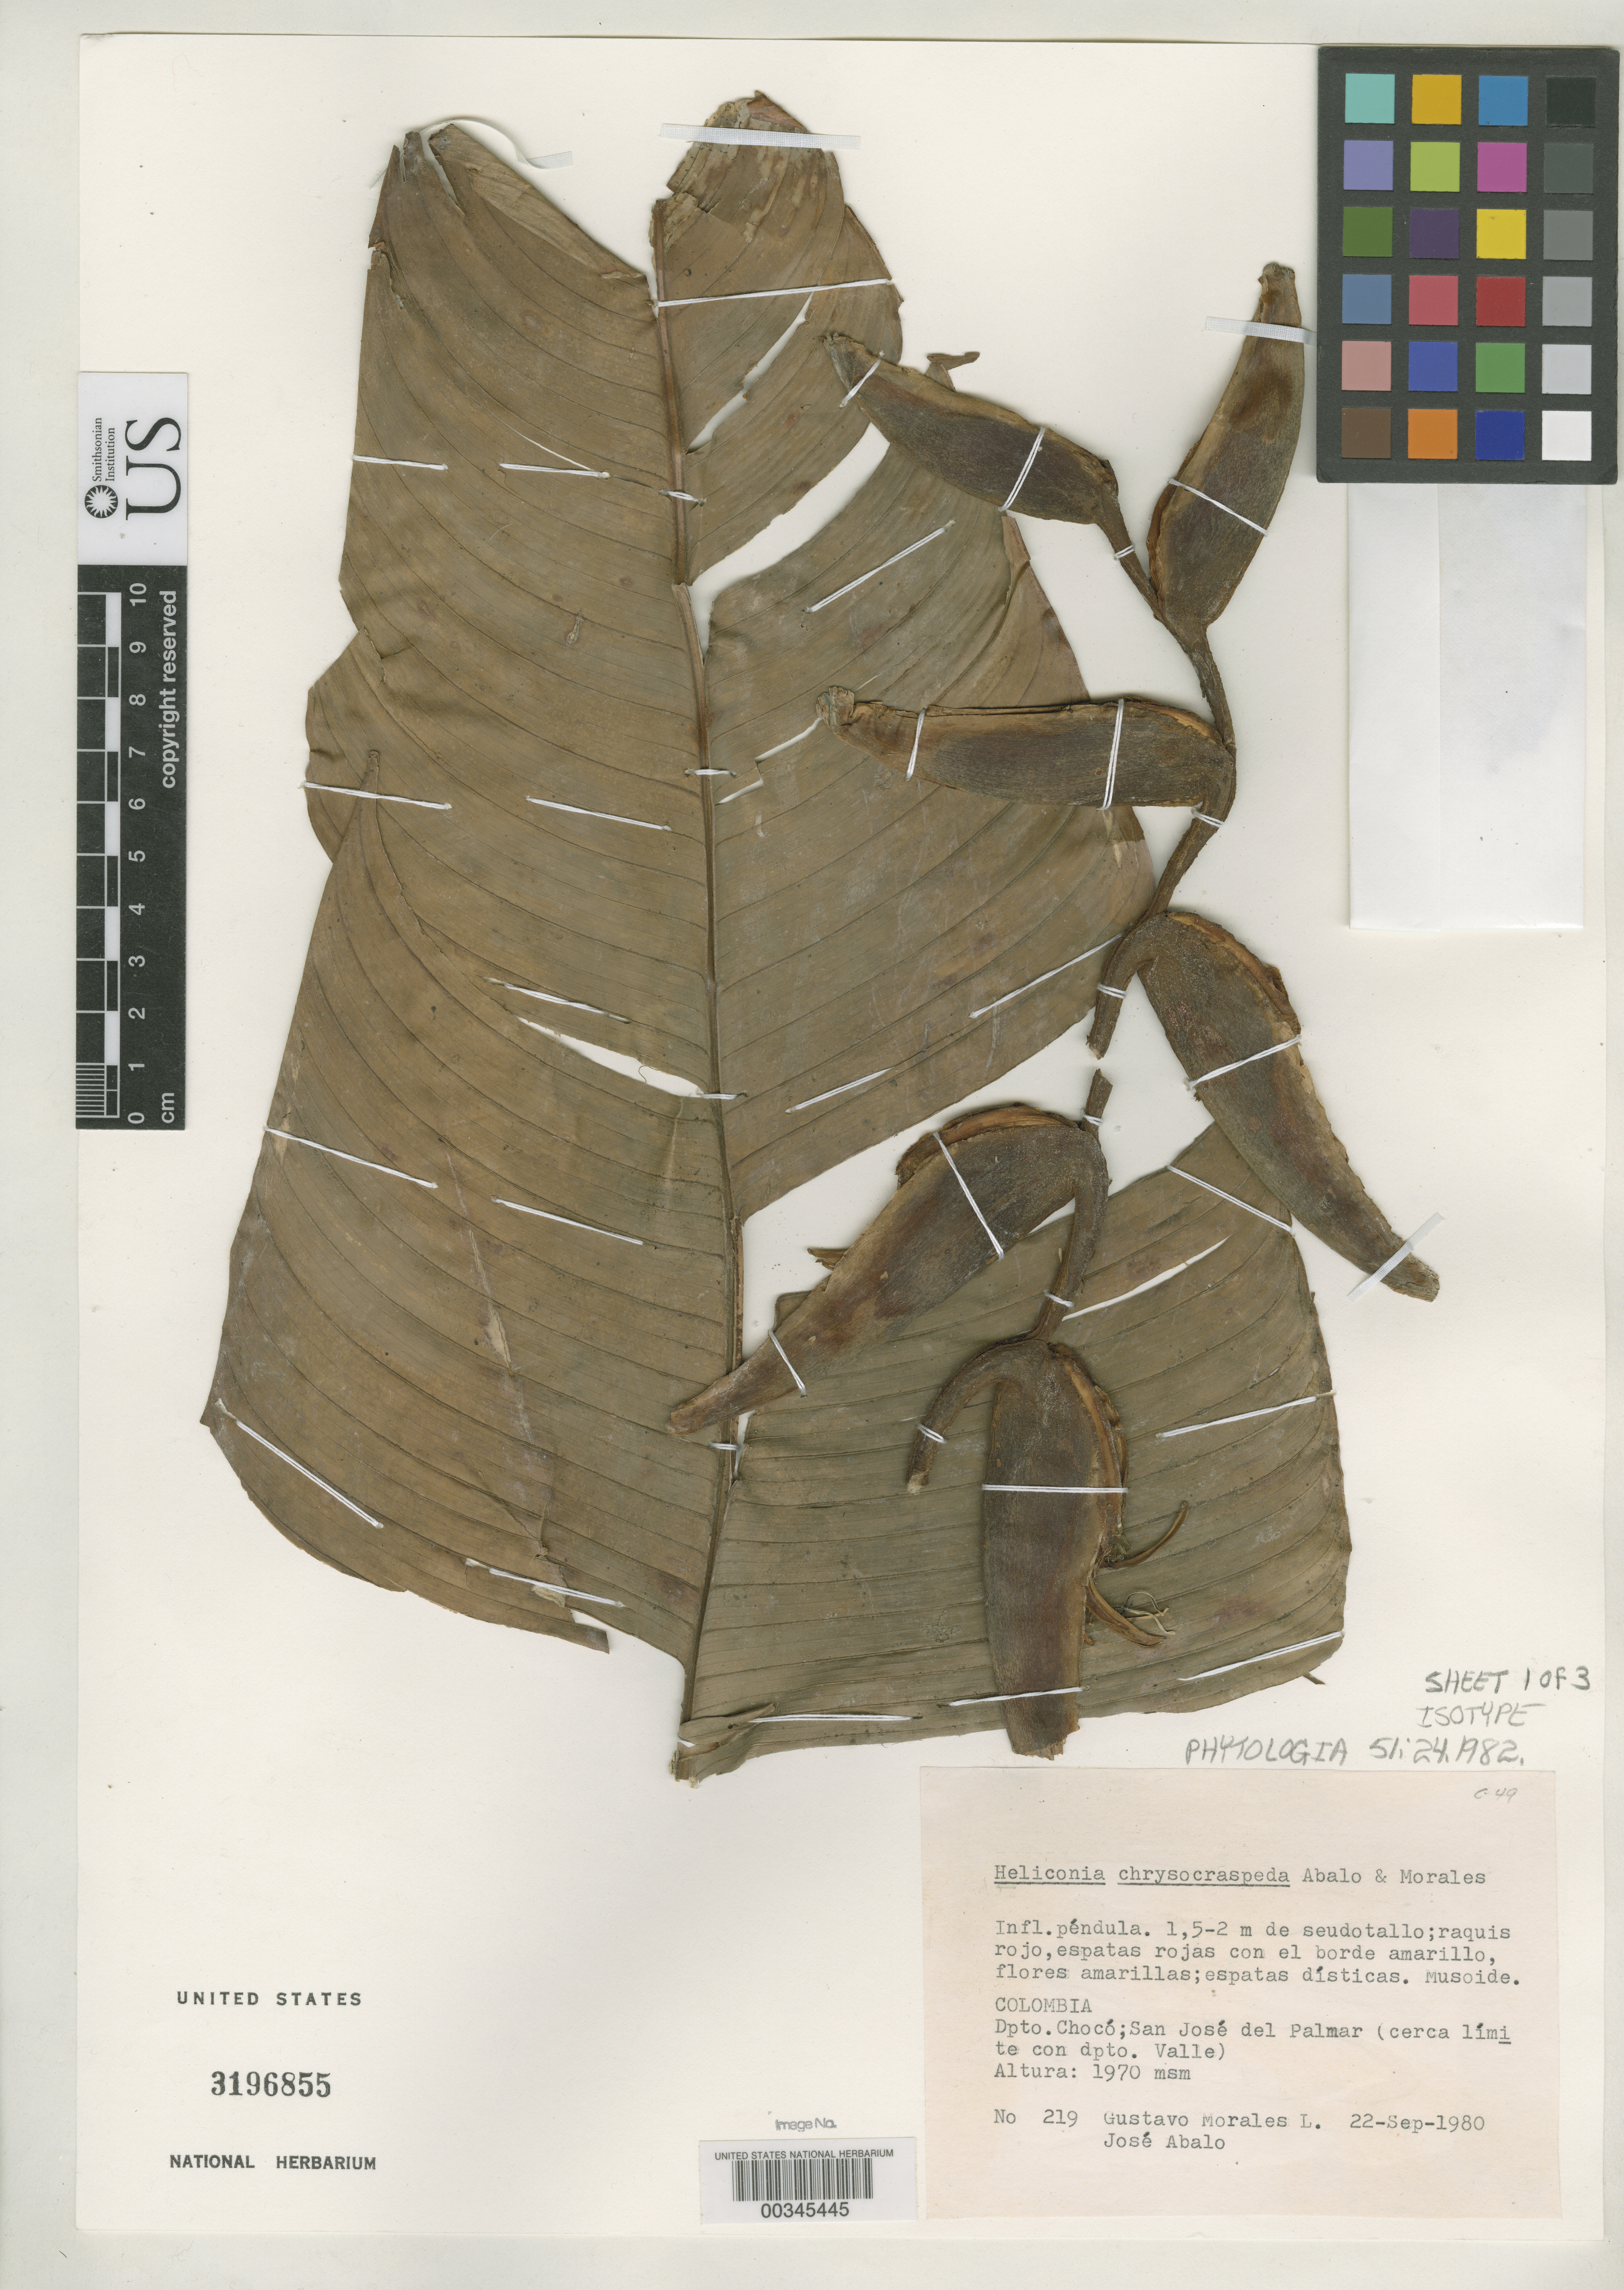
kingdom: Plantae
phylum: Tracheophyta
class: Liliopsida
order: Zingiberales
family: Heliconiaceae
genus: Heliconia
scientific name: Heliconia chrysocraspeda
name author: Abalo & G. Morales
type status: Isotype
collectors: G. Morales L. & J. E. Abalo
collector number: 219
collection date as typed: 22 Sep 1980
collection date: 1980-09-22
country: Colombia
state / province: Chocó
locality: San Jose del Palmar, Cerca limite con DPto. Valle.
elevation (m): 1970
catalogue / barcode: US 3196855